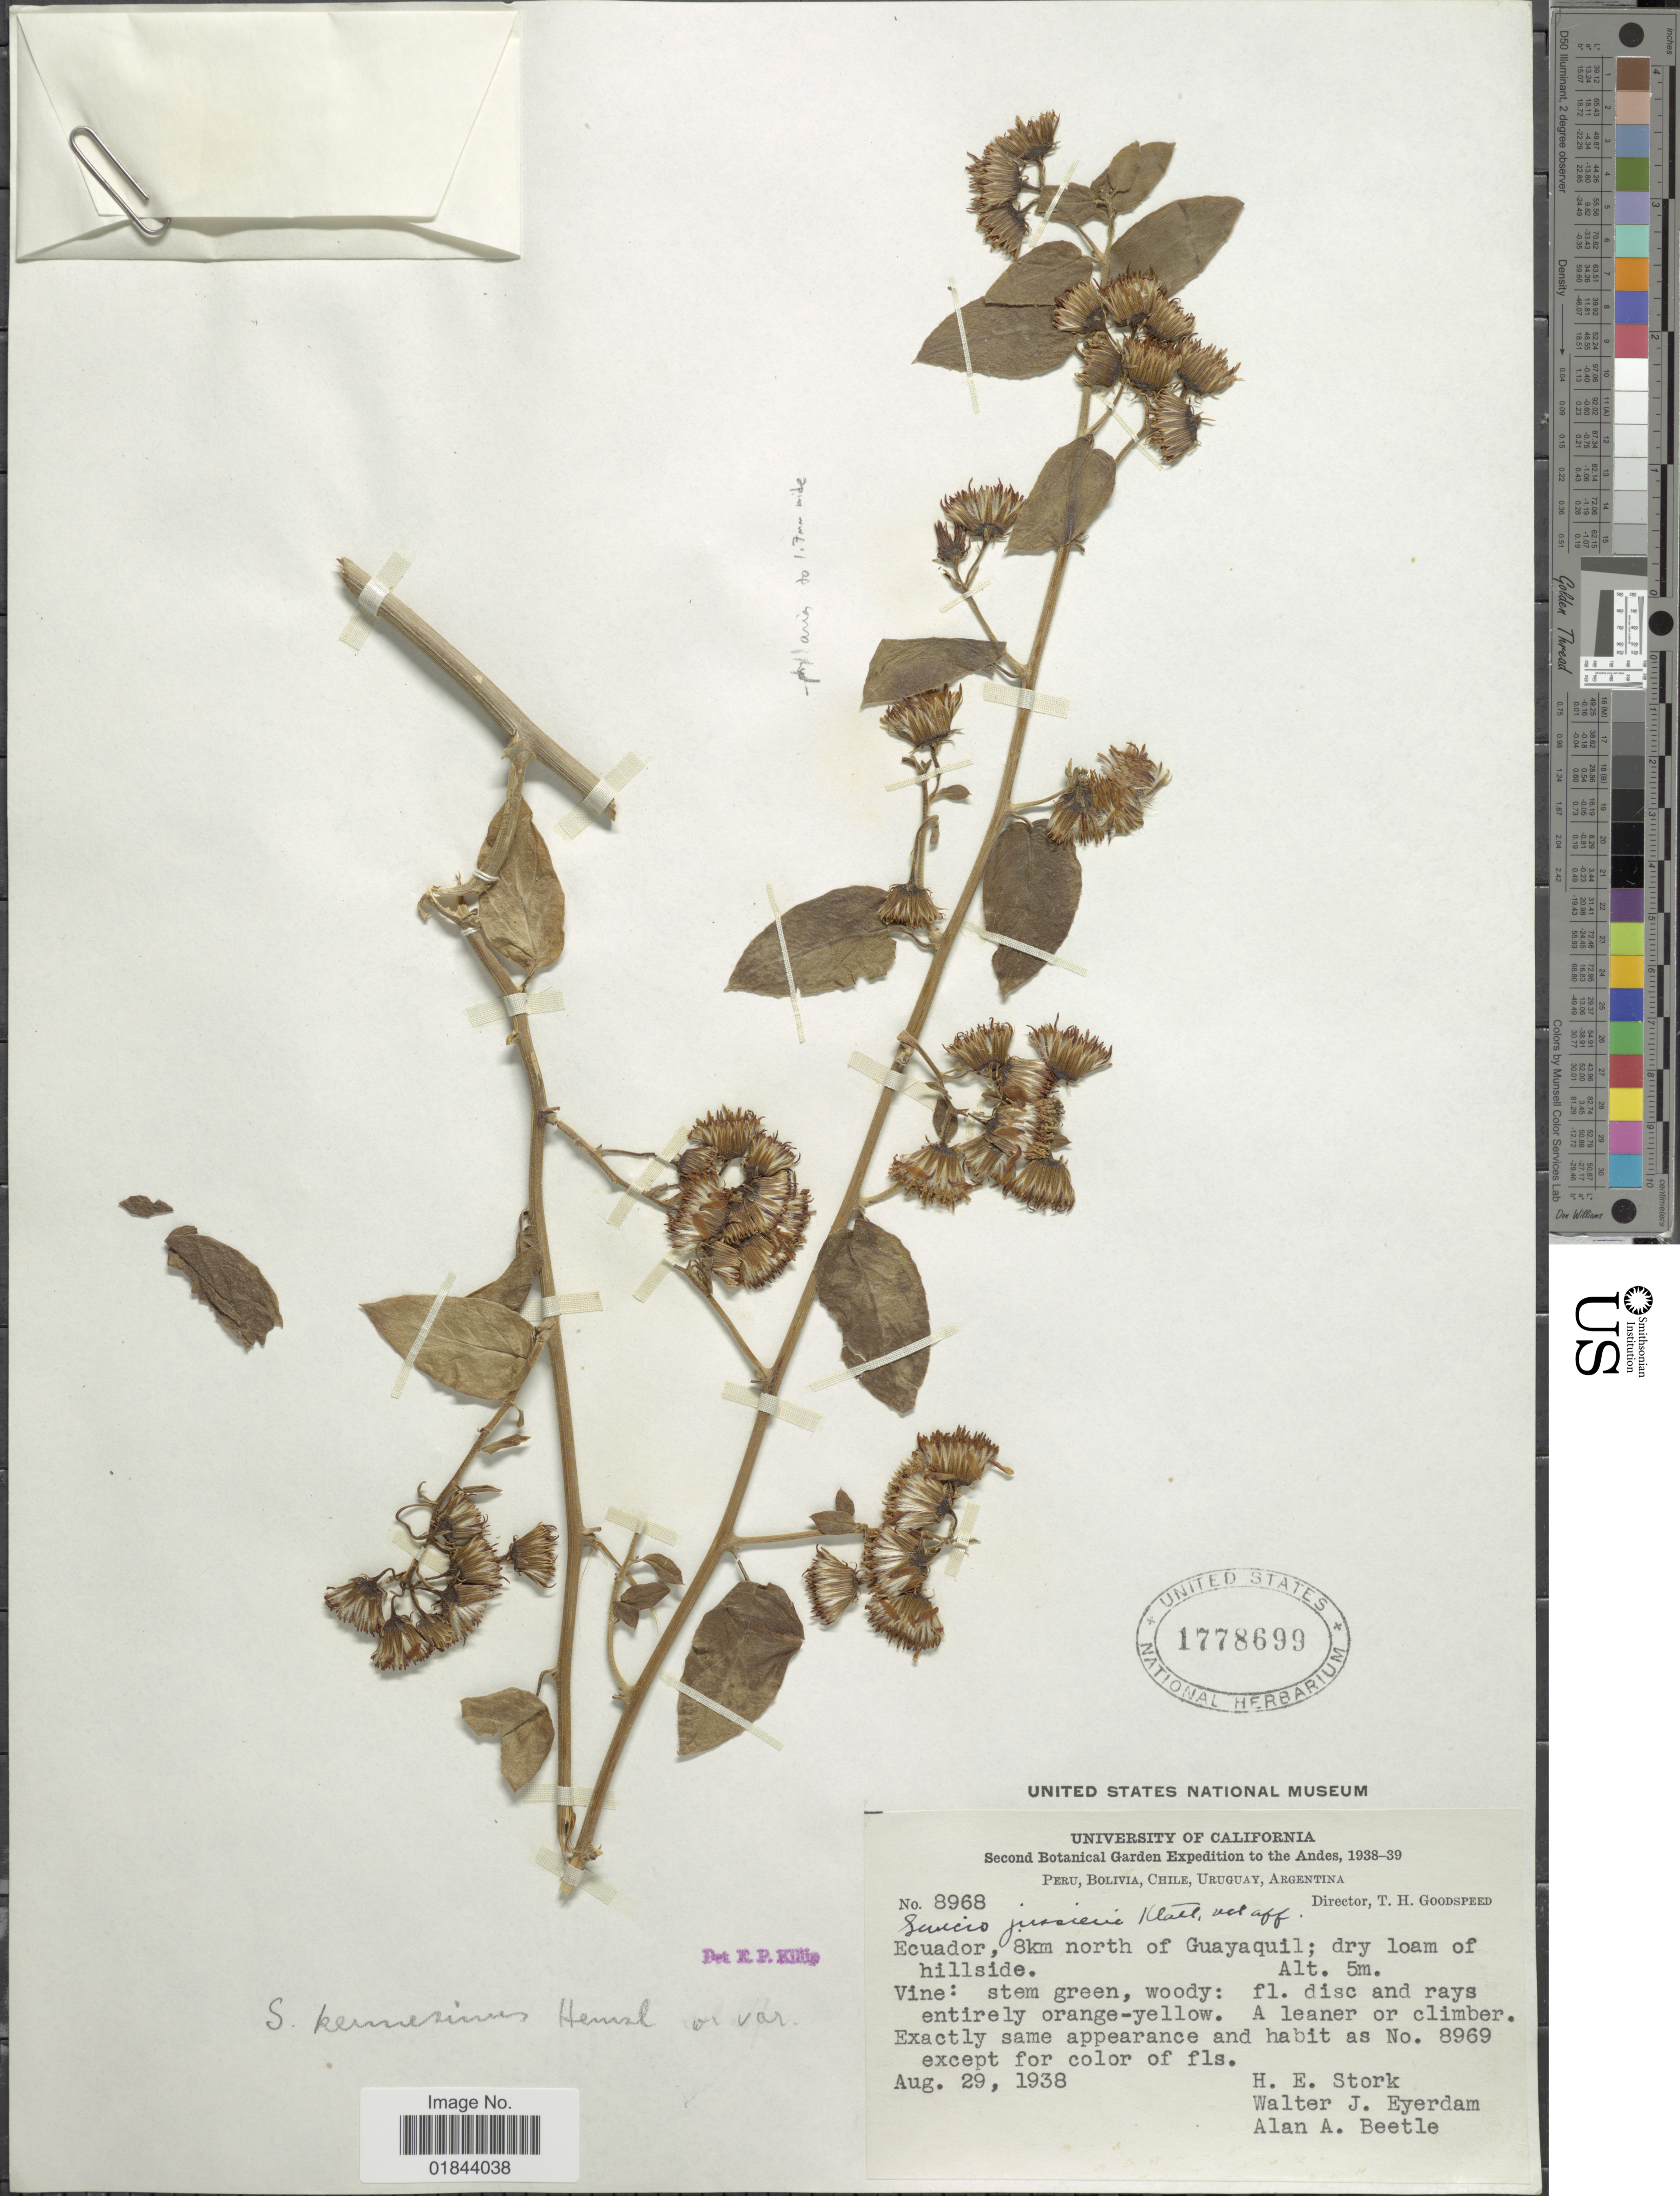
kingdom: Plantae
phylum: Tracheophyta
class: Magnoliopsida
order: Asterales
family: Asteraceae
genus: Pseudogynoxys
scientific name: Pseudogynoxys scabra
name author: (Benth.) Cuatrec.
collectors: H. E. Stork, W. J. Eyerdam & A. A. Beetle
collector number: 8968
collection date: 1938-08-29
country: Ecuador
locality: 8km north of Guayaquil; dry loam of hillside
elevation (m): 5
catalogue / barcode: US 1778699